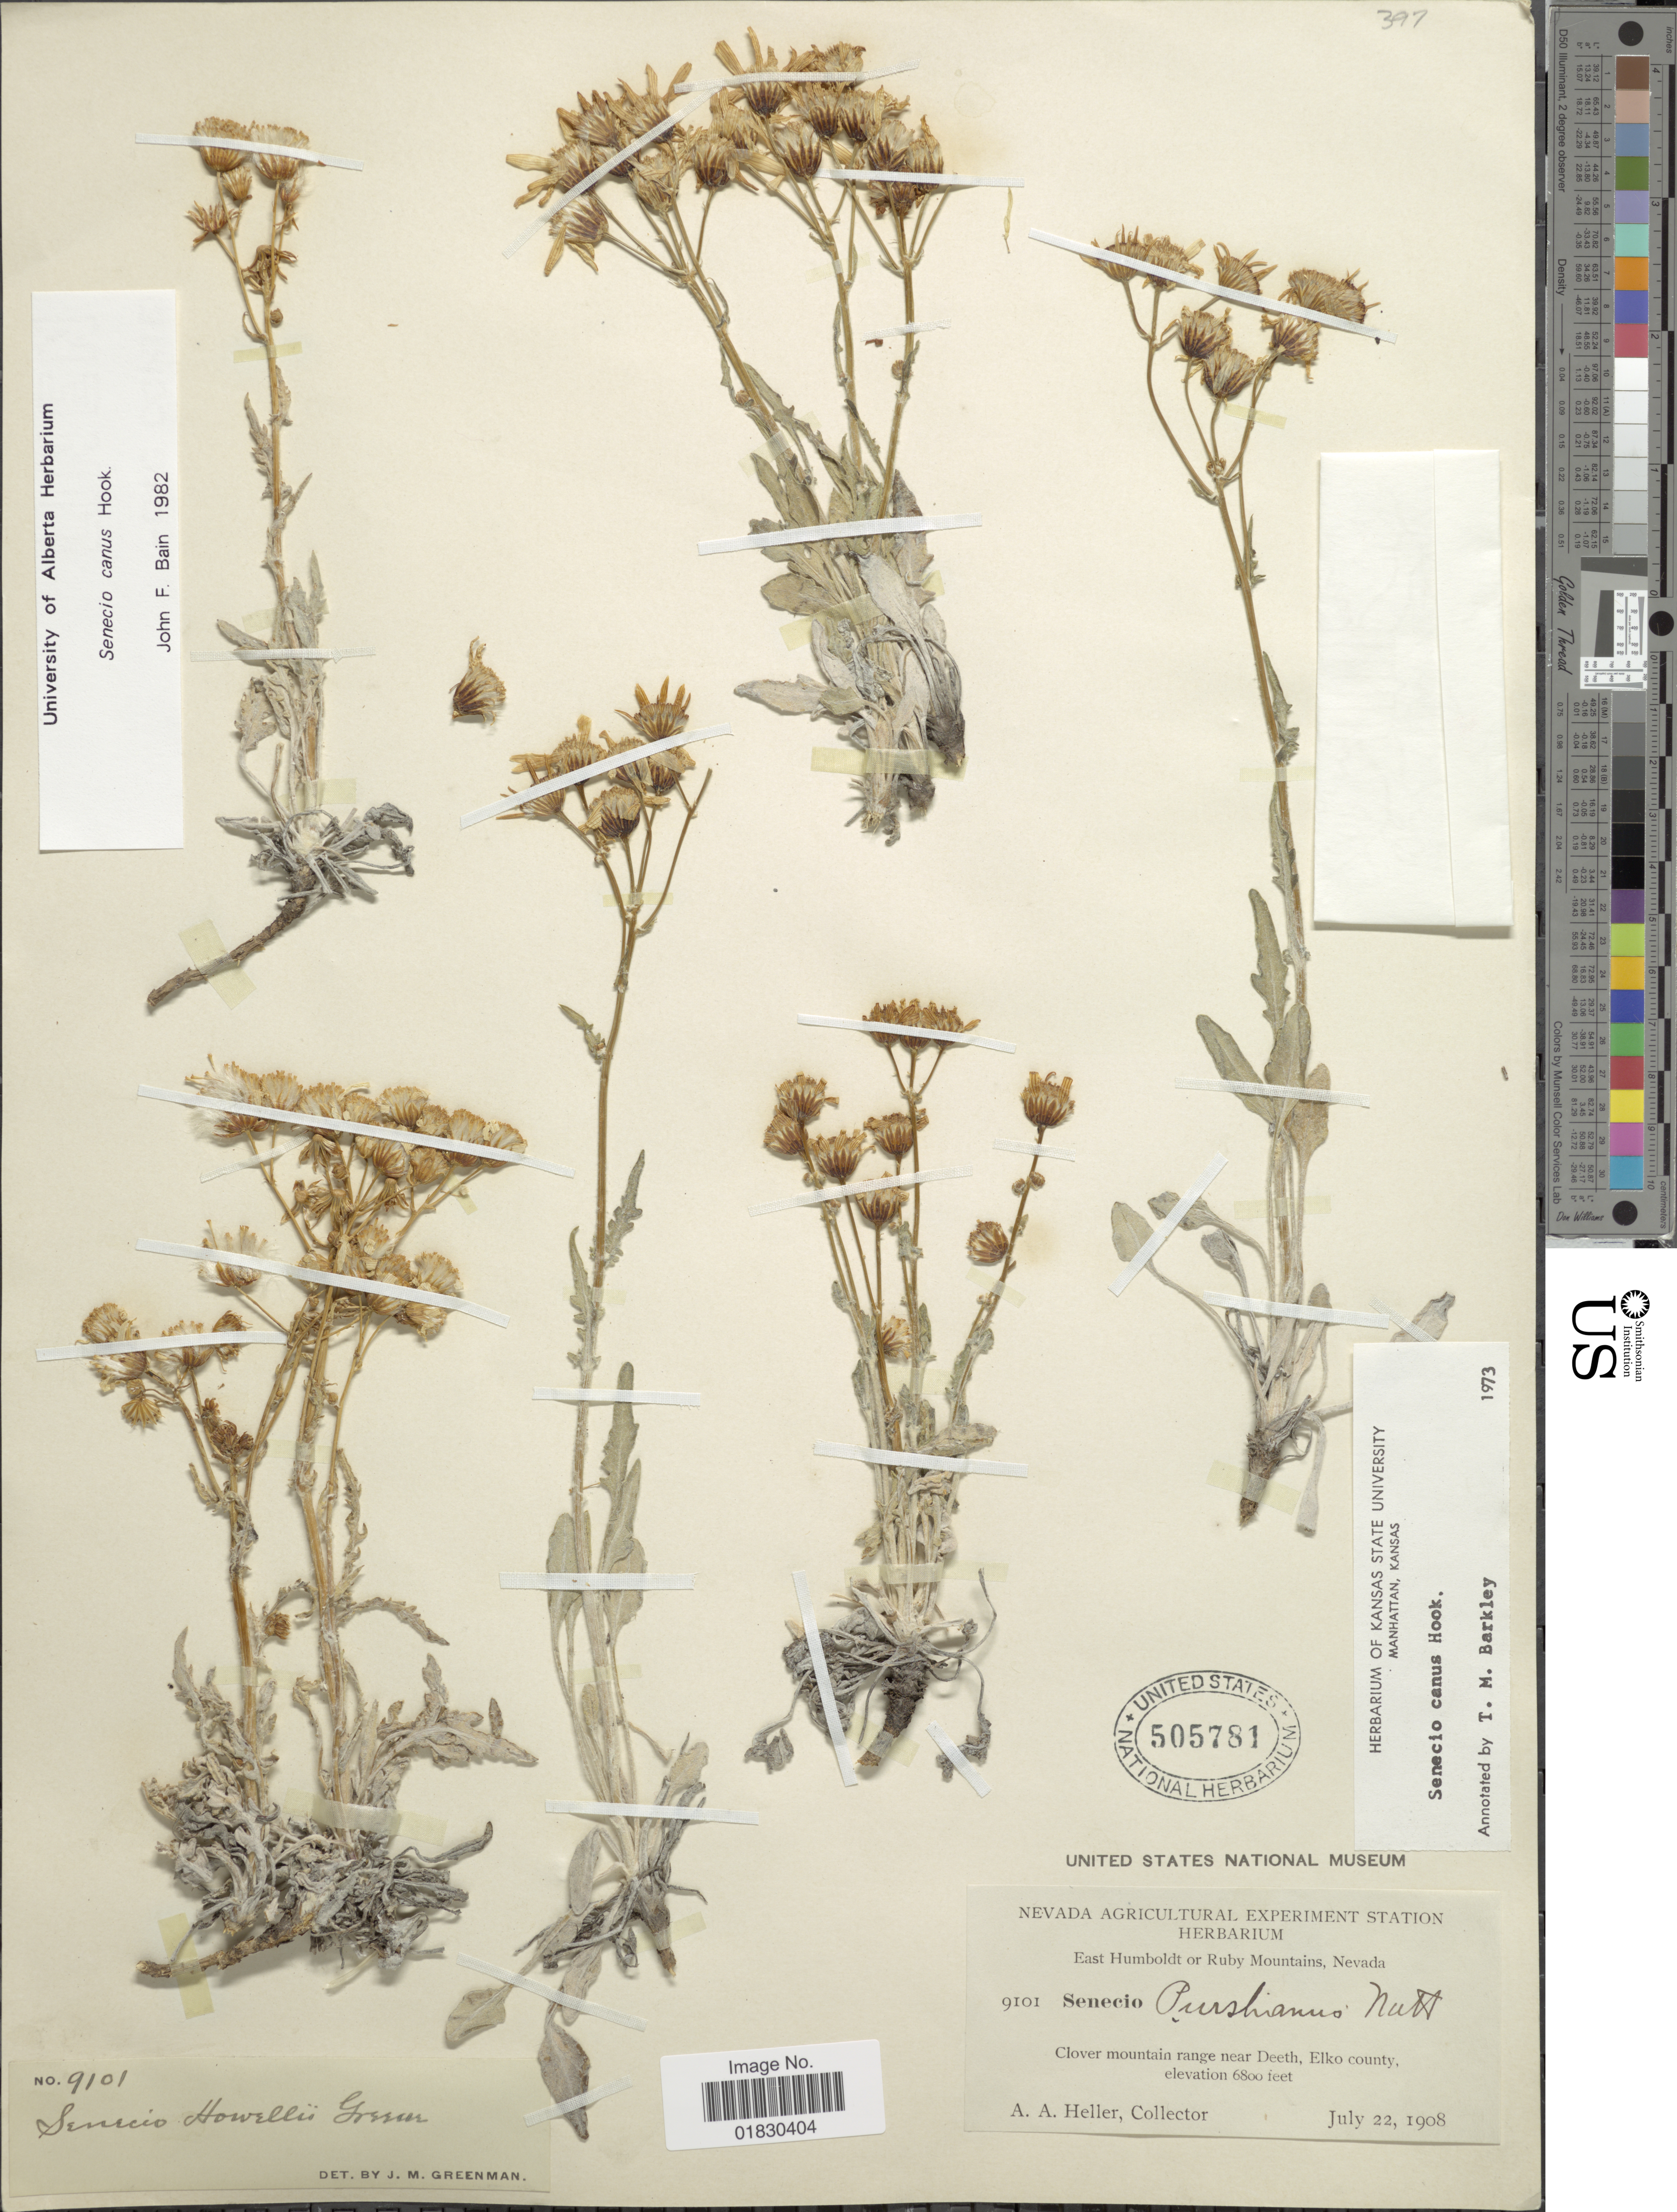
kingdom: Plantae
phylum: Tracheophyta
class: Magnoliopsida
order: Asterales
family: Asteraceae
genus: Packera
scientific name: Packera cana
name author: (Hook.) W.A. Weber & Á. Löve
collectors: A. A. Heller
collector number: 9101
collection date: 1908-07-22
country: United States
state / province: Nevada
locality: East Humboldt or Ruby Mountains, Nevada, Clover mountain range near Deeth, Elko County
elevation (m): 2073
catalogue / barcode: US 505781